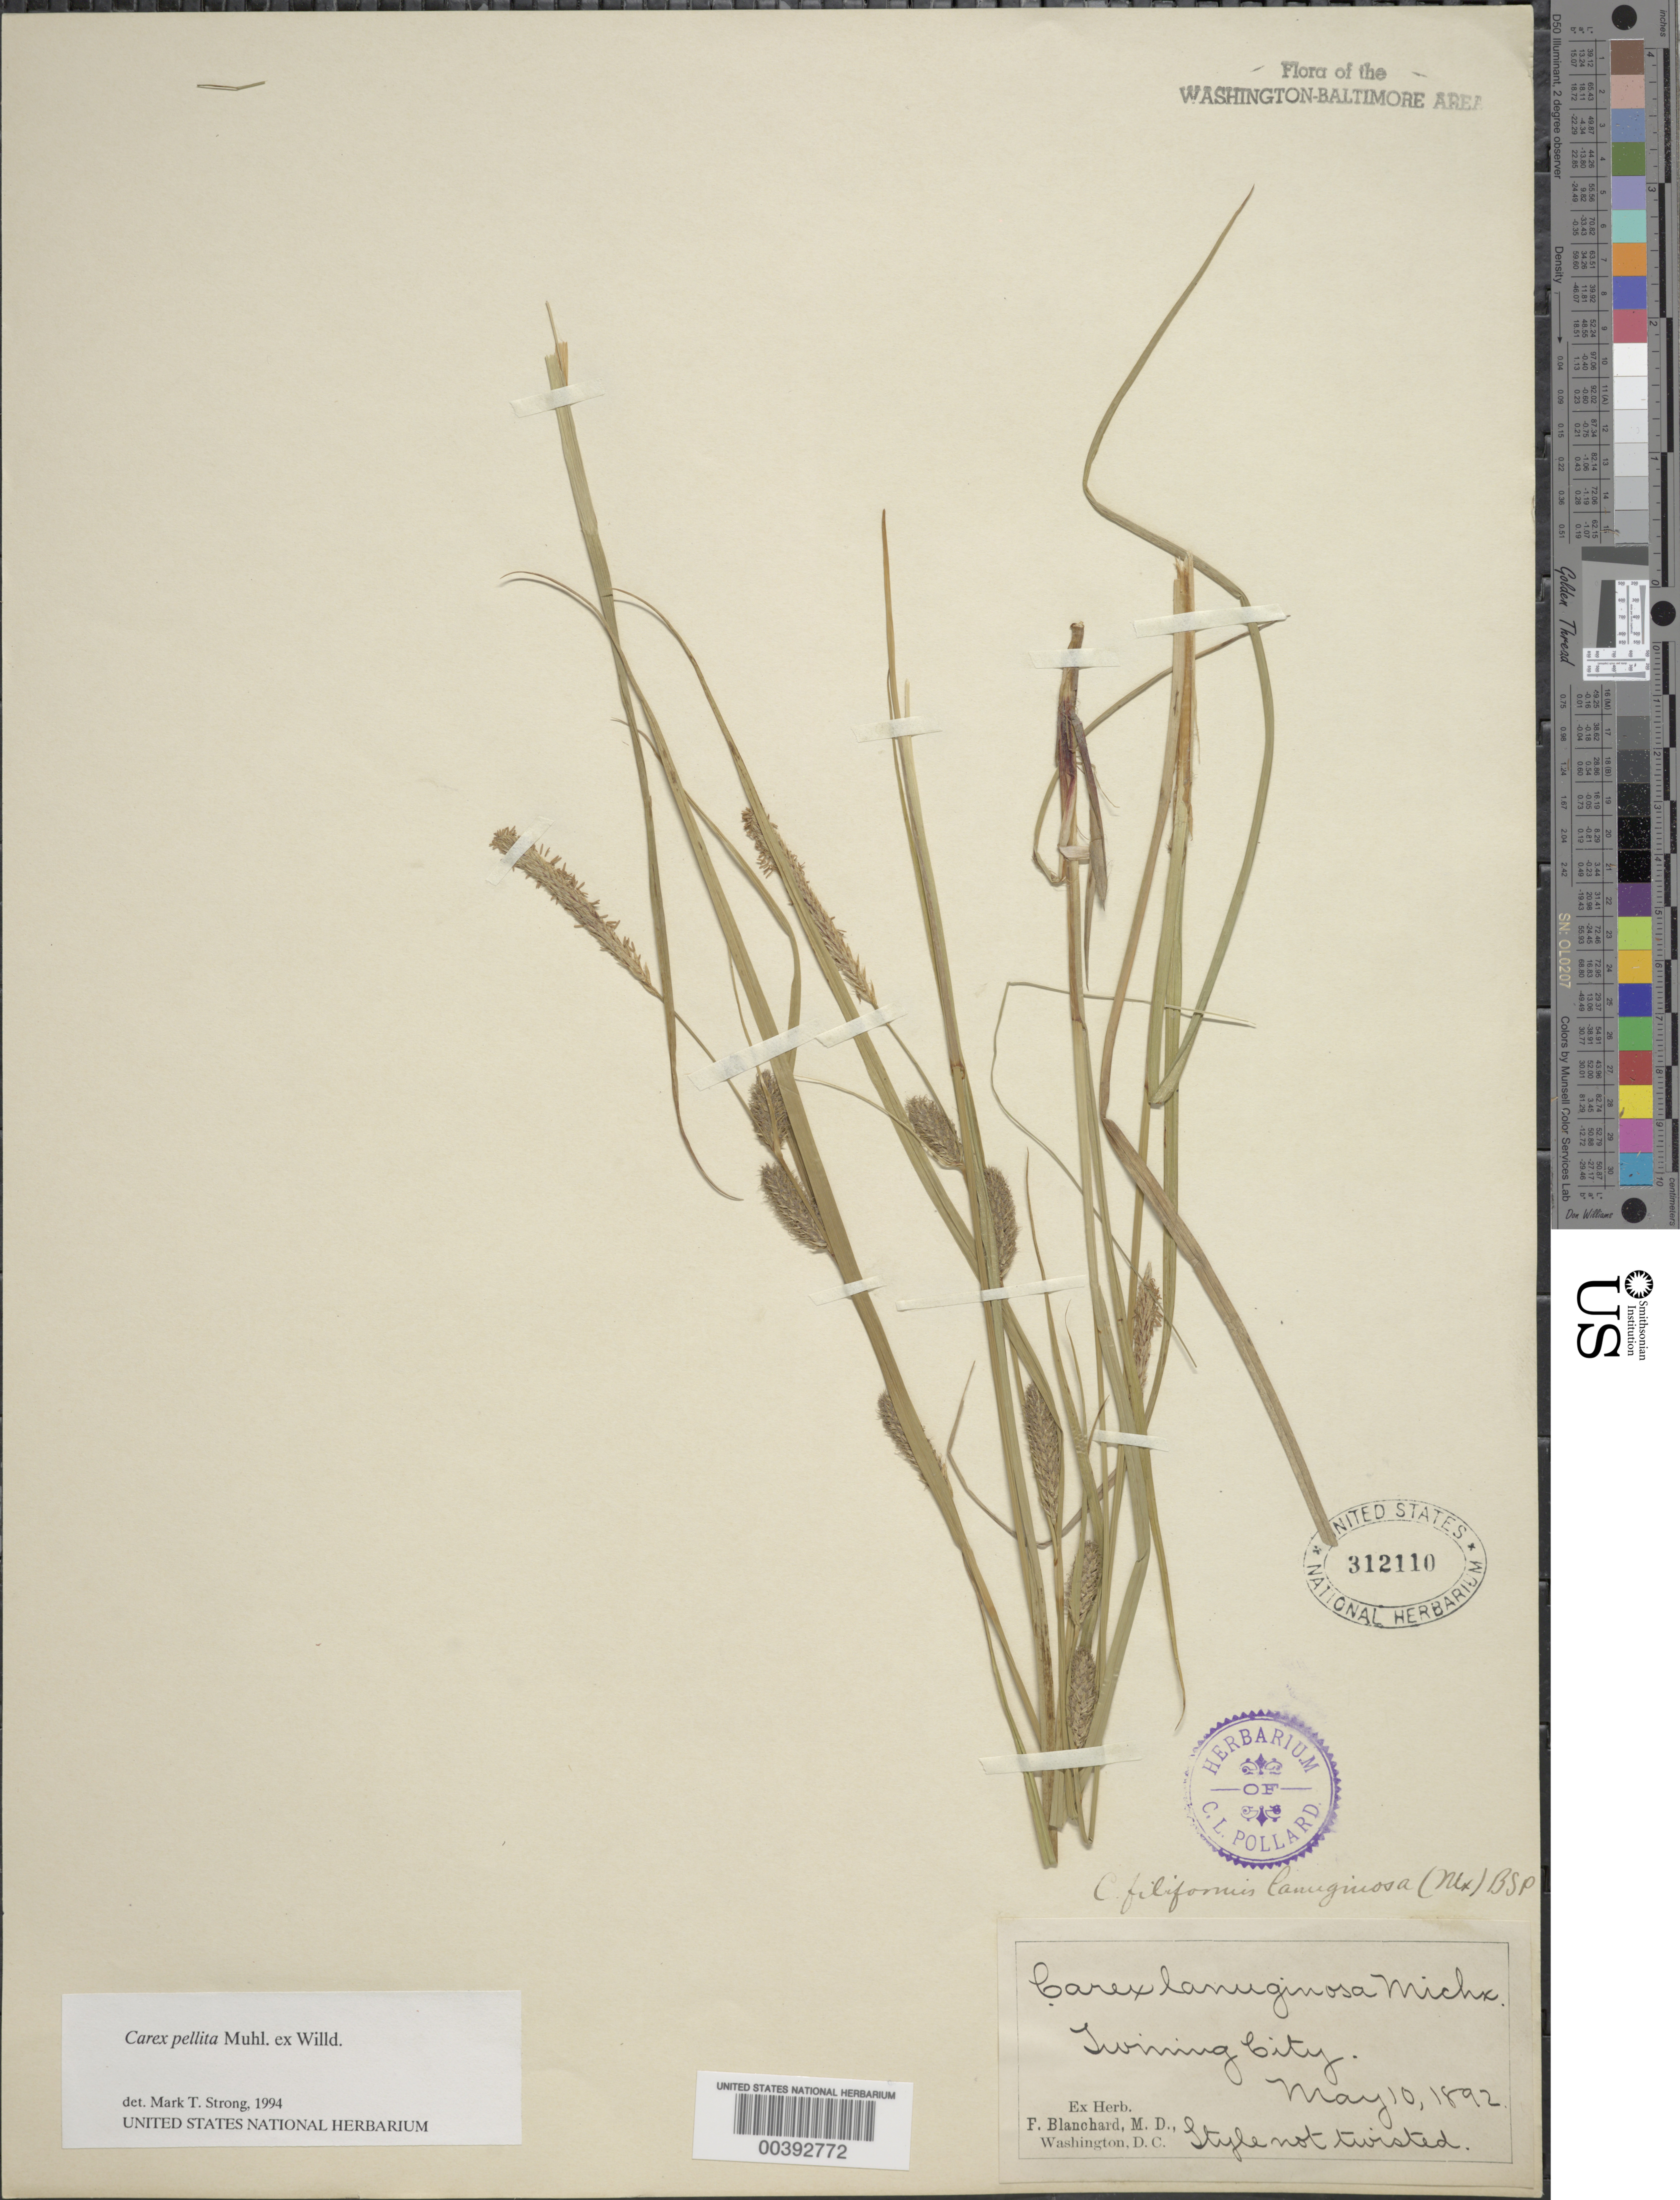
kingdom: Plantae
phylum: Tracheophyta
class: Liliopsida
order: Poales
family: Cyperaceae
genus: Carex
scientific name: Carex pellita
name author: Muhl. ex Willd.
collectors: F. Blanchard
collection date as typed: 10 May 1892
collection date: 1892-05-10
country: United States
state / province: District of Columbia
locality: Twining City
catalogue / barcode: US 312110